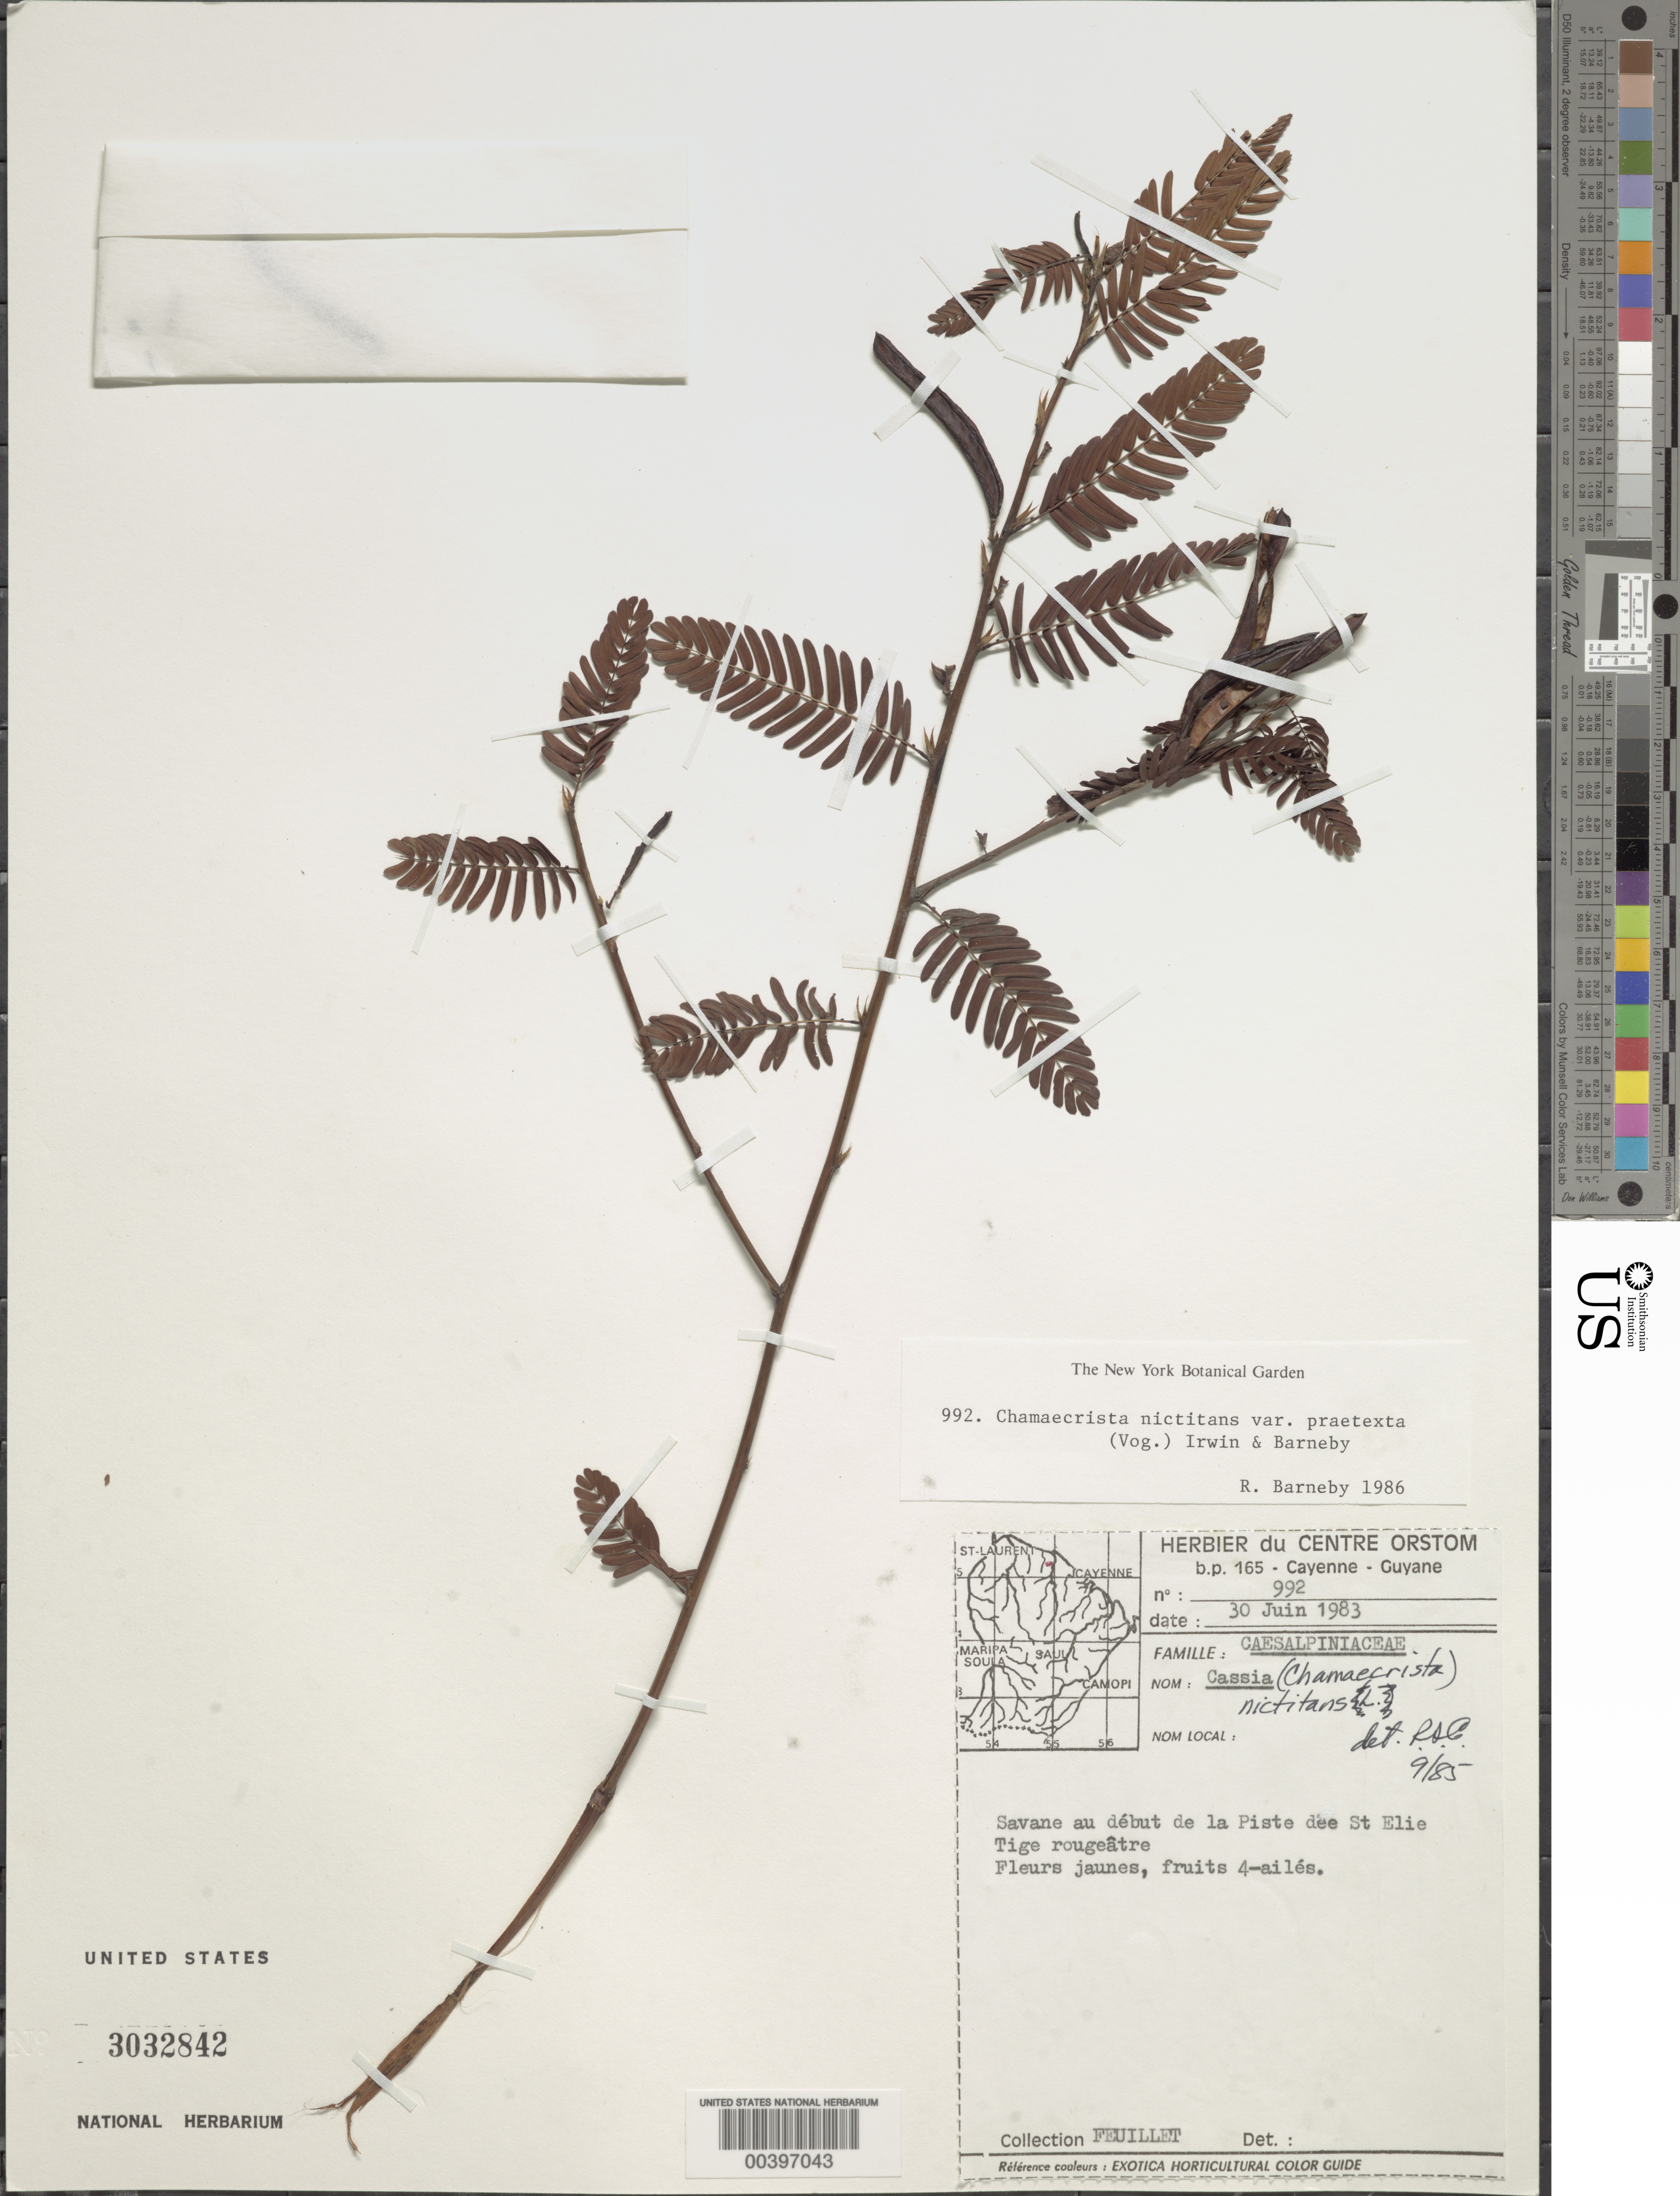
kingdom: Plantae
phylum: Tracheophyta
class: Magnoliopsida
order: Fabales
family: Fabaceae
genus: Chamaecrista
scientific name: Chamaecrista nictitans var. praetexta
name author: (Vogel) H.S. Irwin & Barneby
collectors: C. Feuillet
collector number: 992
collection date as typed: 30 Jun 1983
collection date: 1983-06-30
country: French Guiana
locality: Savane au debut de la piste dee st. elie tige rougeatre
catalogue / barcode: US 3032842